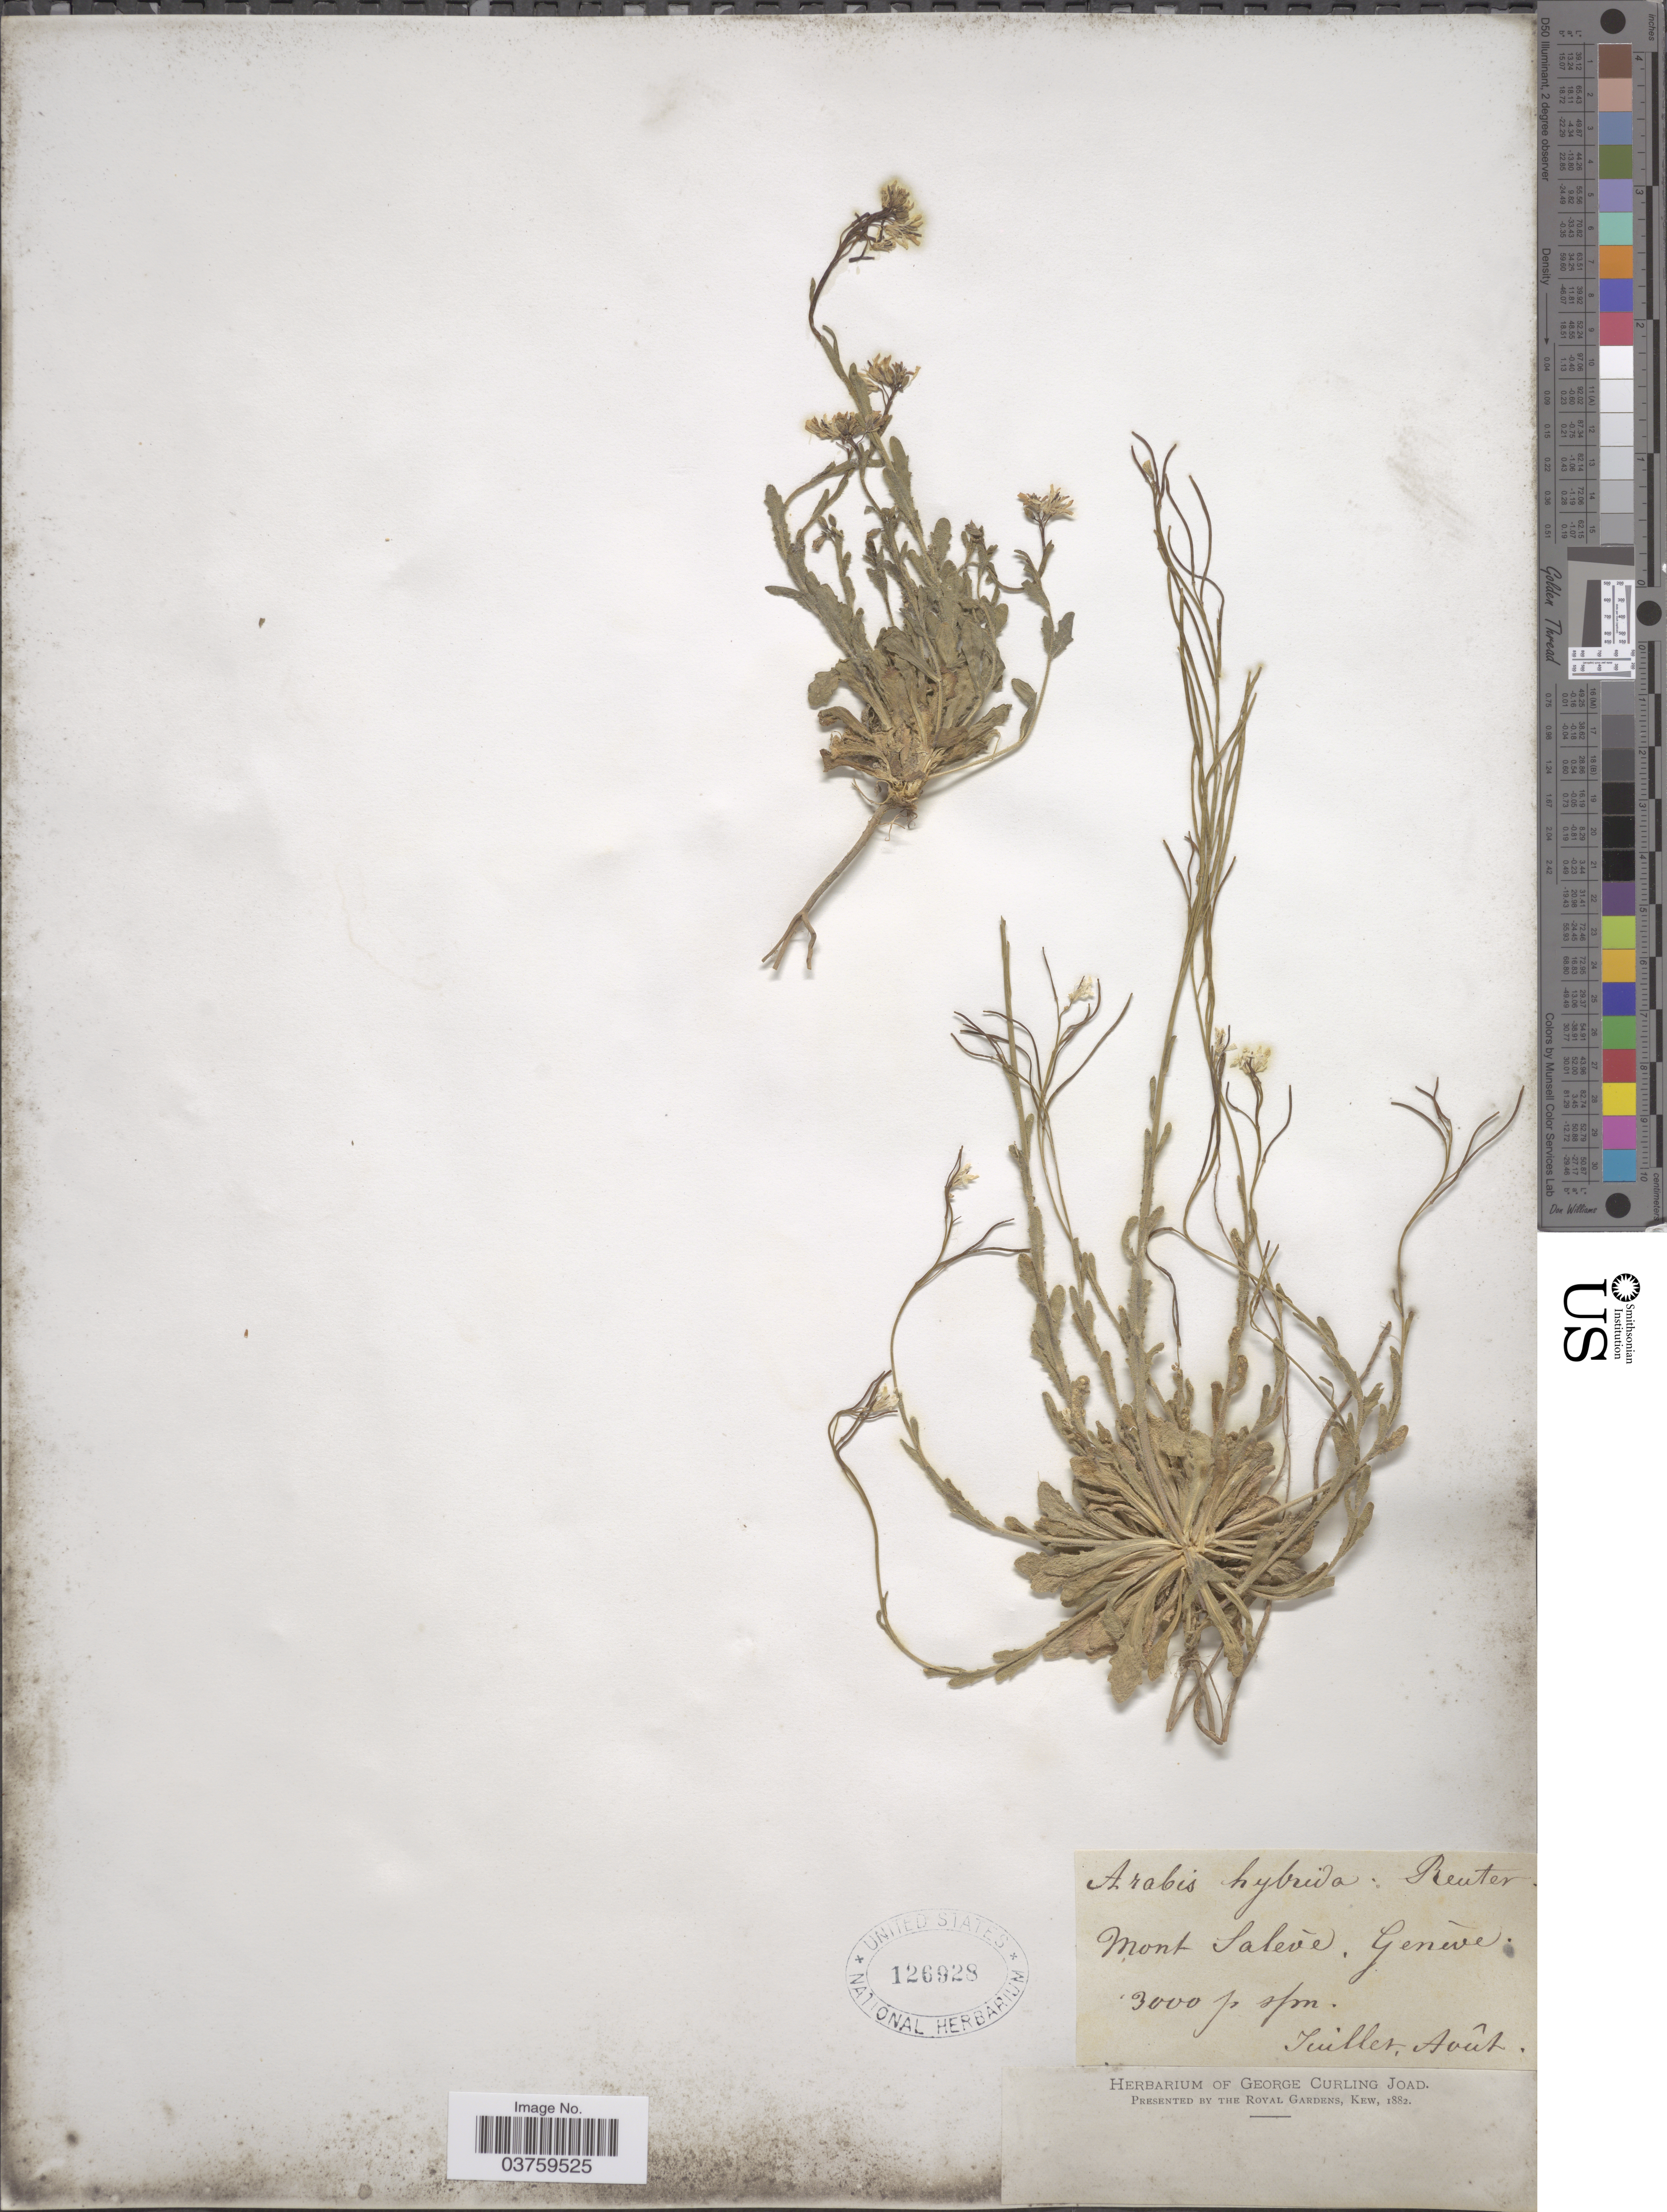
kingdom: Plantae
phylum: Tracheophyta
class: Magnoliopsida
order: Brassicales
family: Brassicaceae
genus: Arabis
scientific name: Arabis hybrida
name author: Reut.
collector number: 1882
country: Switzerland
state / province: Genève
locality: Mont Saléve. Genéve.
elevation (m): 914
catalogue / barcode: US 126928